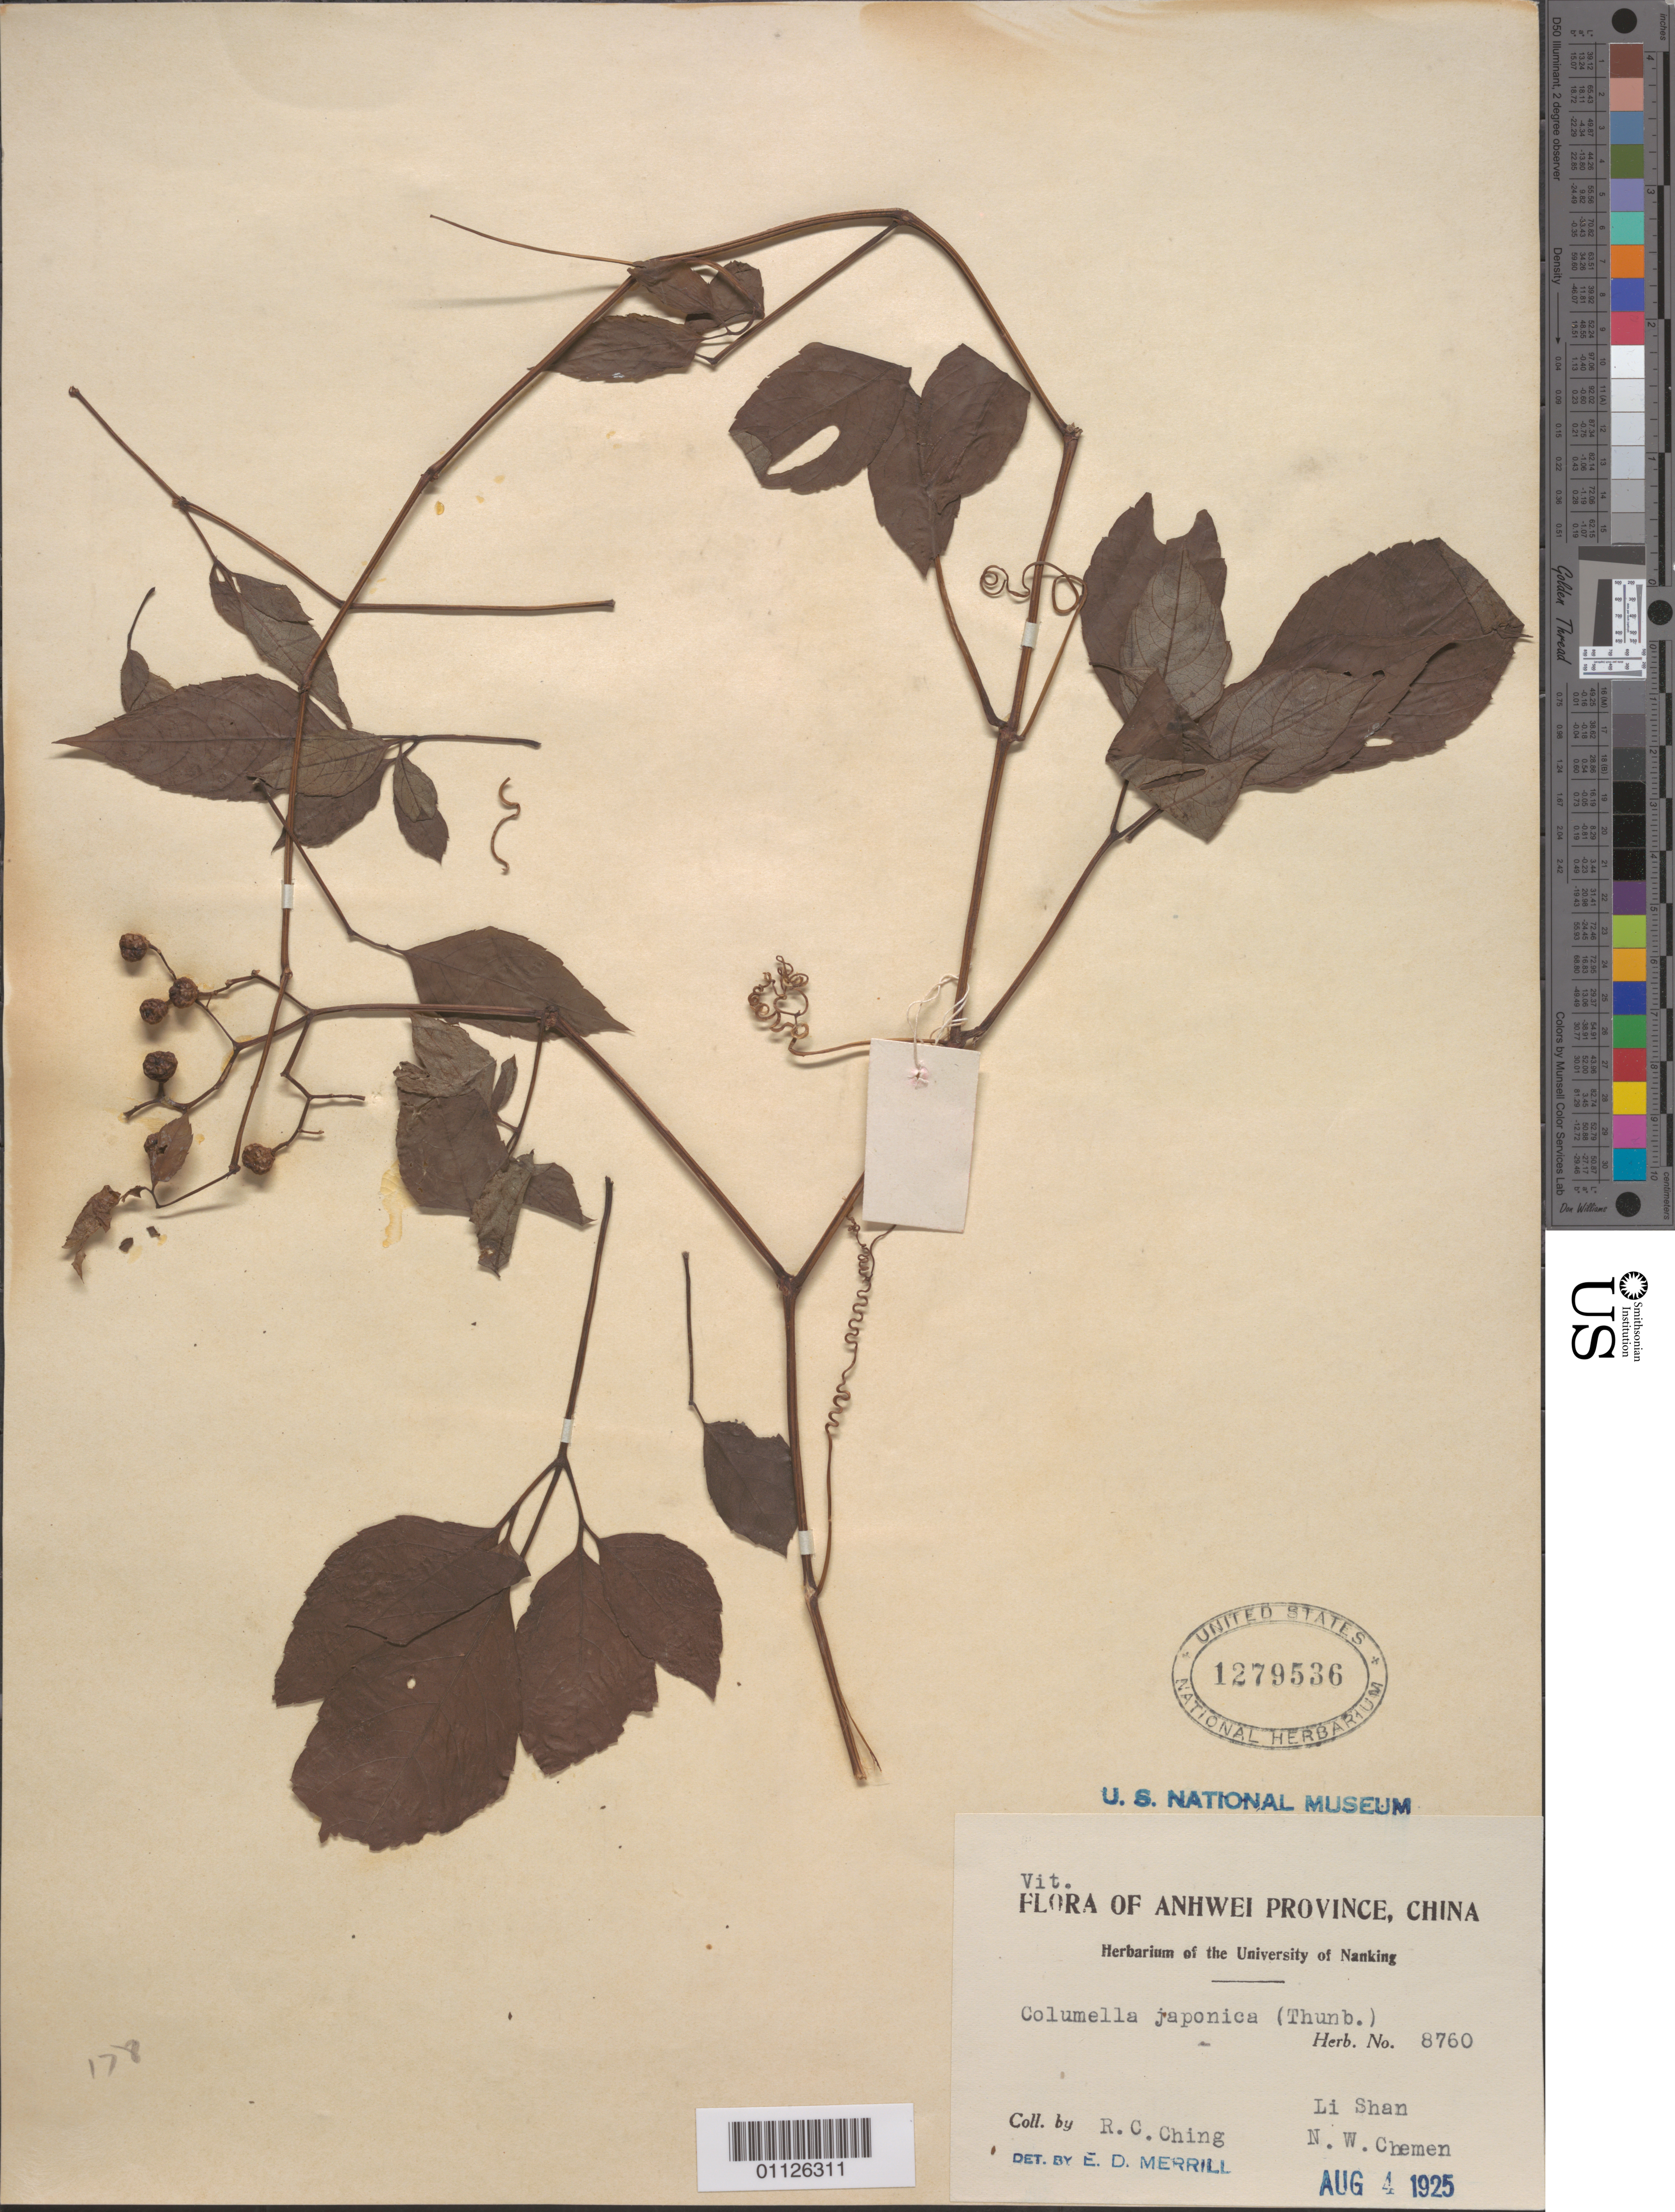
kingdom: Plantae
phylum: Tracheophyta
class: Magnoliopsida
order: Vitales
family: Vitaceae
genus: Causonis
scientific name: Causonis japonica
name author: (Thunb.) Raf.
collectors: R. C. Ching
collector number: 8760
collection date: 1925-08-04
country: China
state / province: Anhui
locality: Li Shan, NW Chemen.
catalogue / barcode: US 1279536